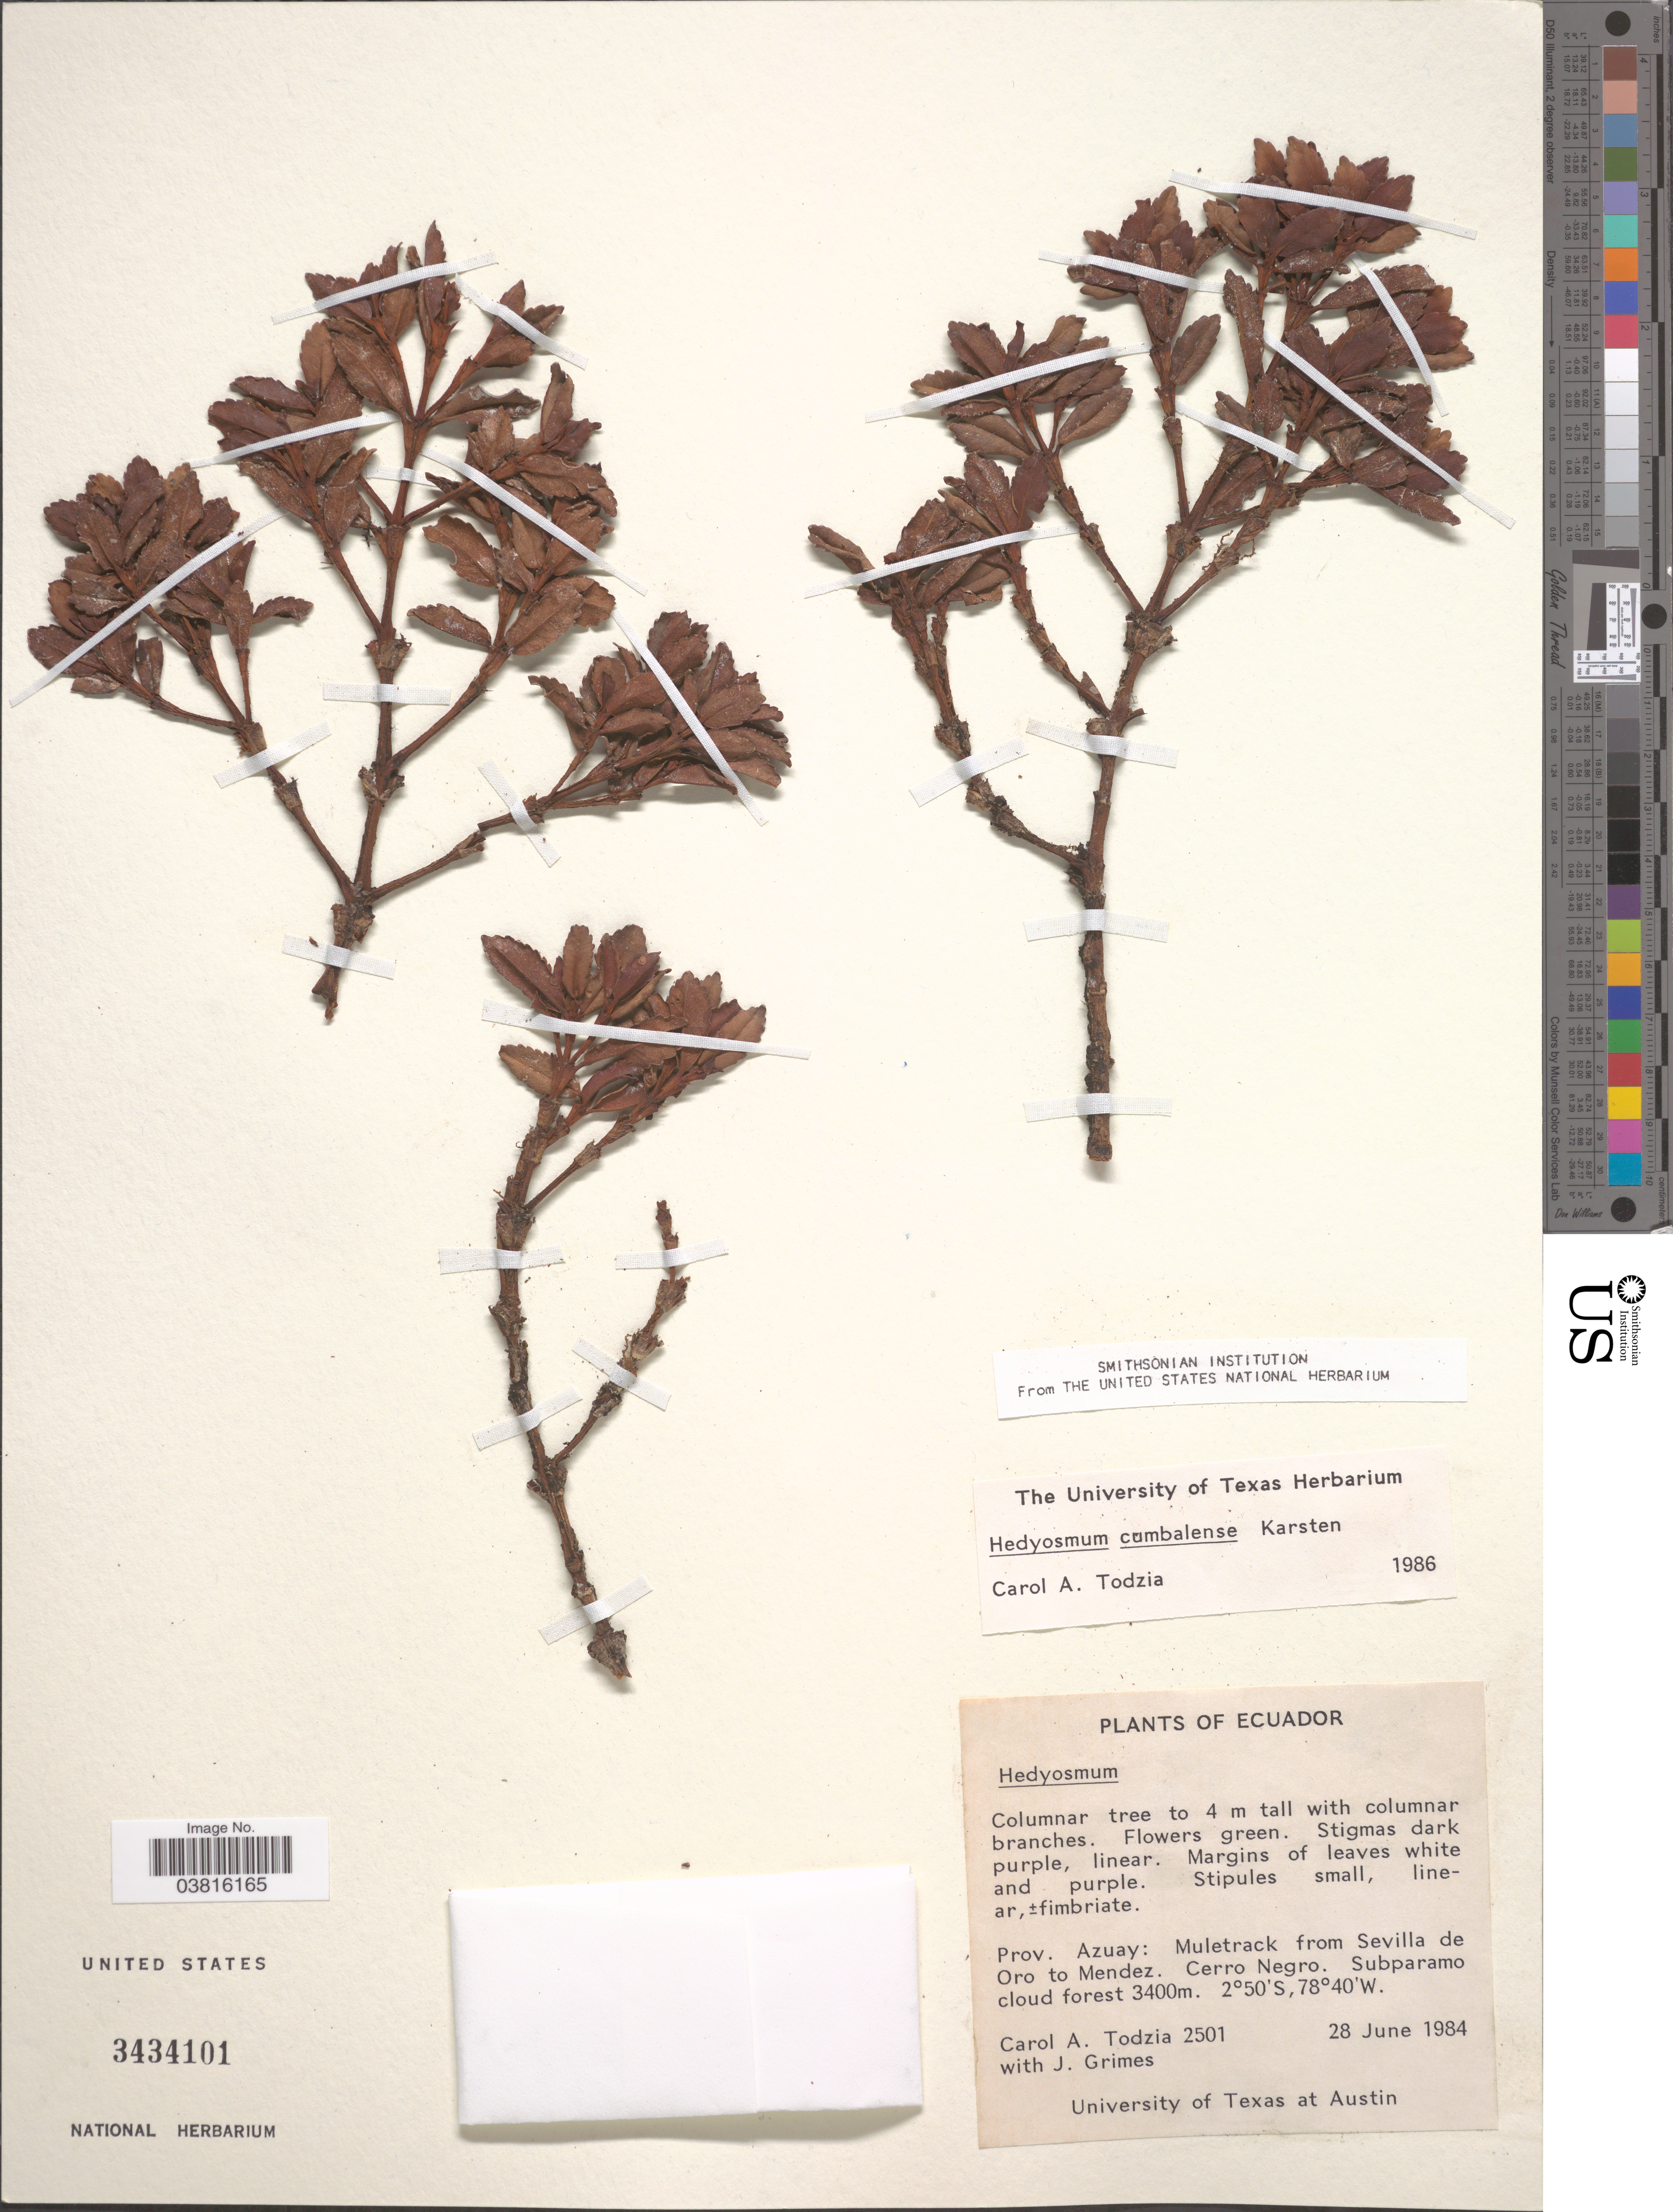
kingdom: Plantae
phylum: Tracheophyta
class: Magnoliopsida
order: Chloranthales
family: Chloranthaceae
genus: Hedyosmum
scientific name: Hedyosmum cumbalense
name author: H. Karst.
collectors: C. A. Todzia & J. Grimes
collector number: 2501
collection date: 1984-06-28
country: Ecuador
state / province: Azuay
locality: Muletrack from Sevilla de Oro to Mendez. Cerro Negro. Subparamo cloud forest.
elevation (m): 3400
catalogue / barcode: US 3434101